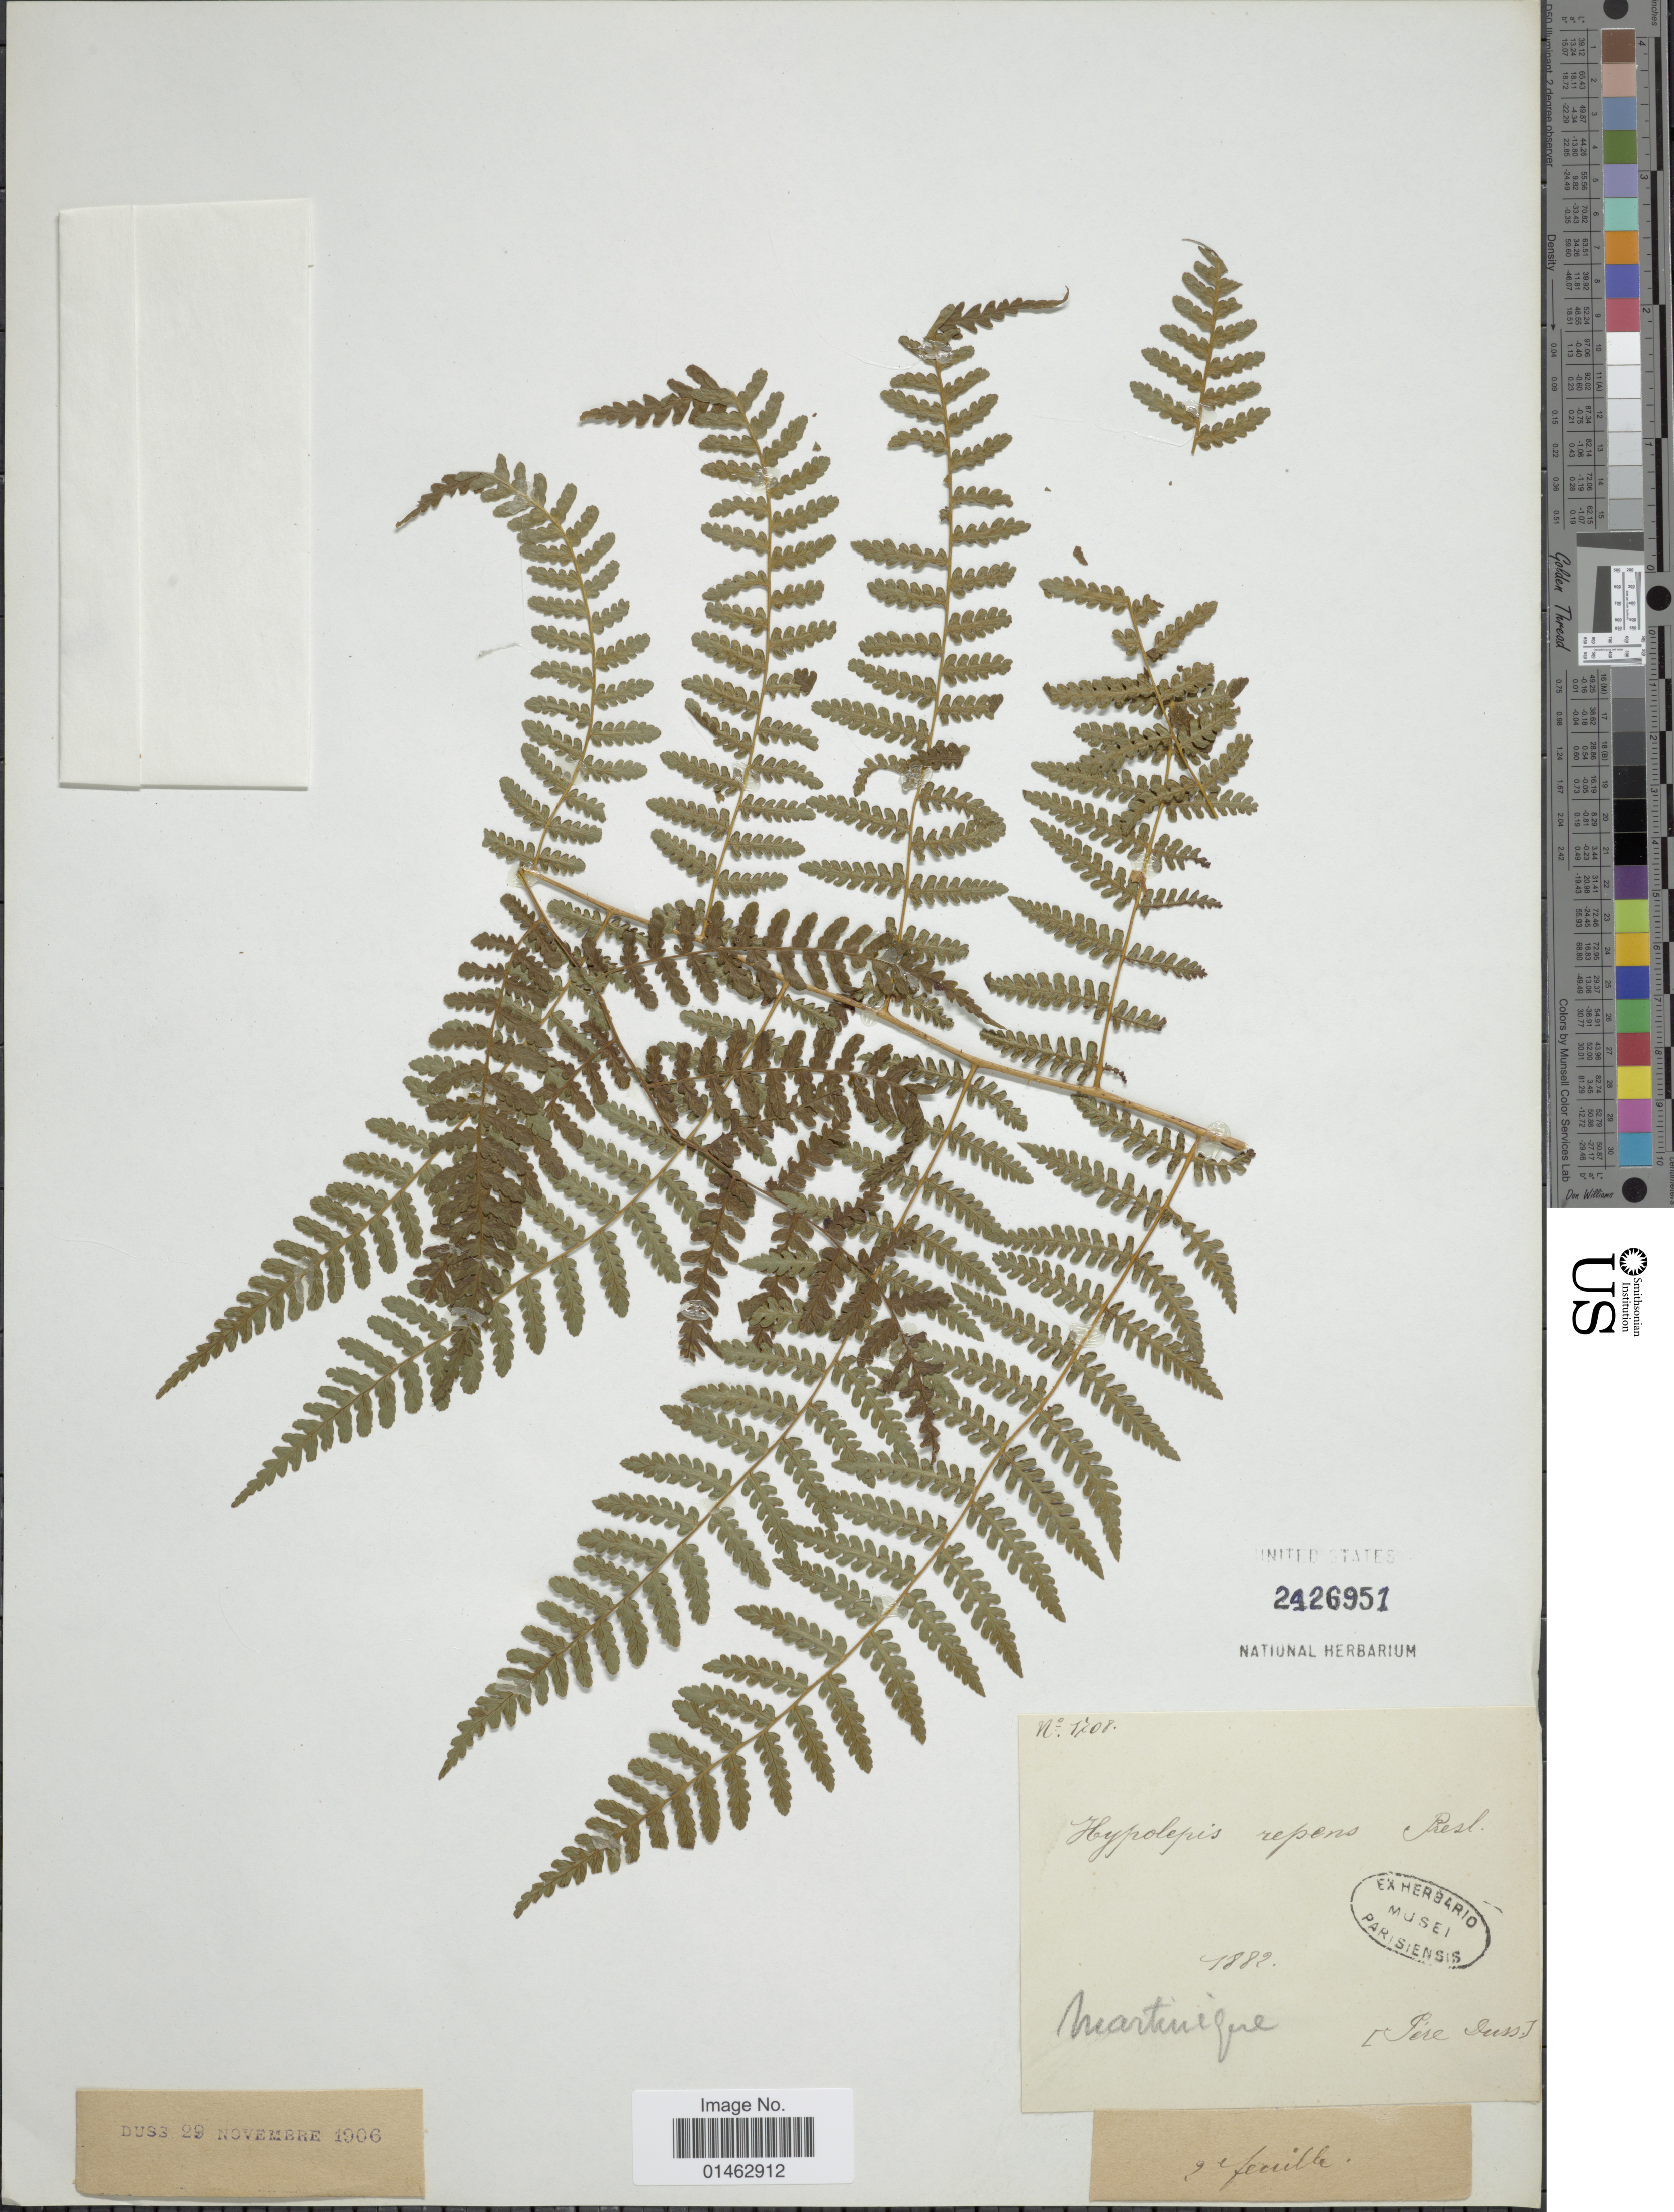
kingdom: Plantae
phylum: Tracheophyta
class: Polypodiopsida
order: Polypodiales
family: Dennstaedtiaceae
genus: Hypolepis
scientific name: Hypolepis repens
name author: (L.) C. Presl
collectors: Père Duss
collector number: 1708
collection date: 1882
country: Martinique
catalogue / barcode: US 2426951